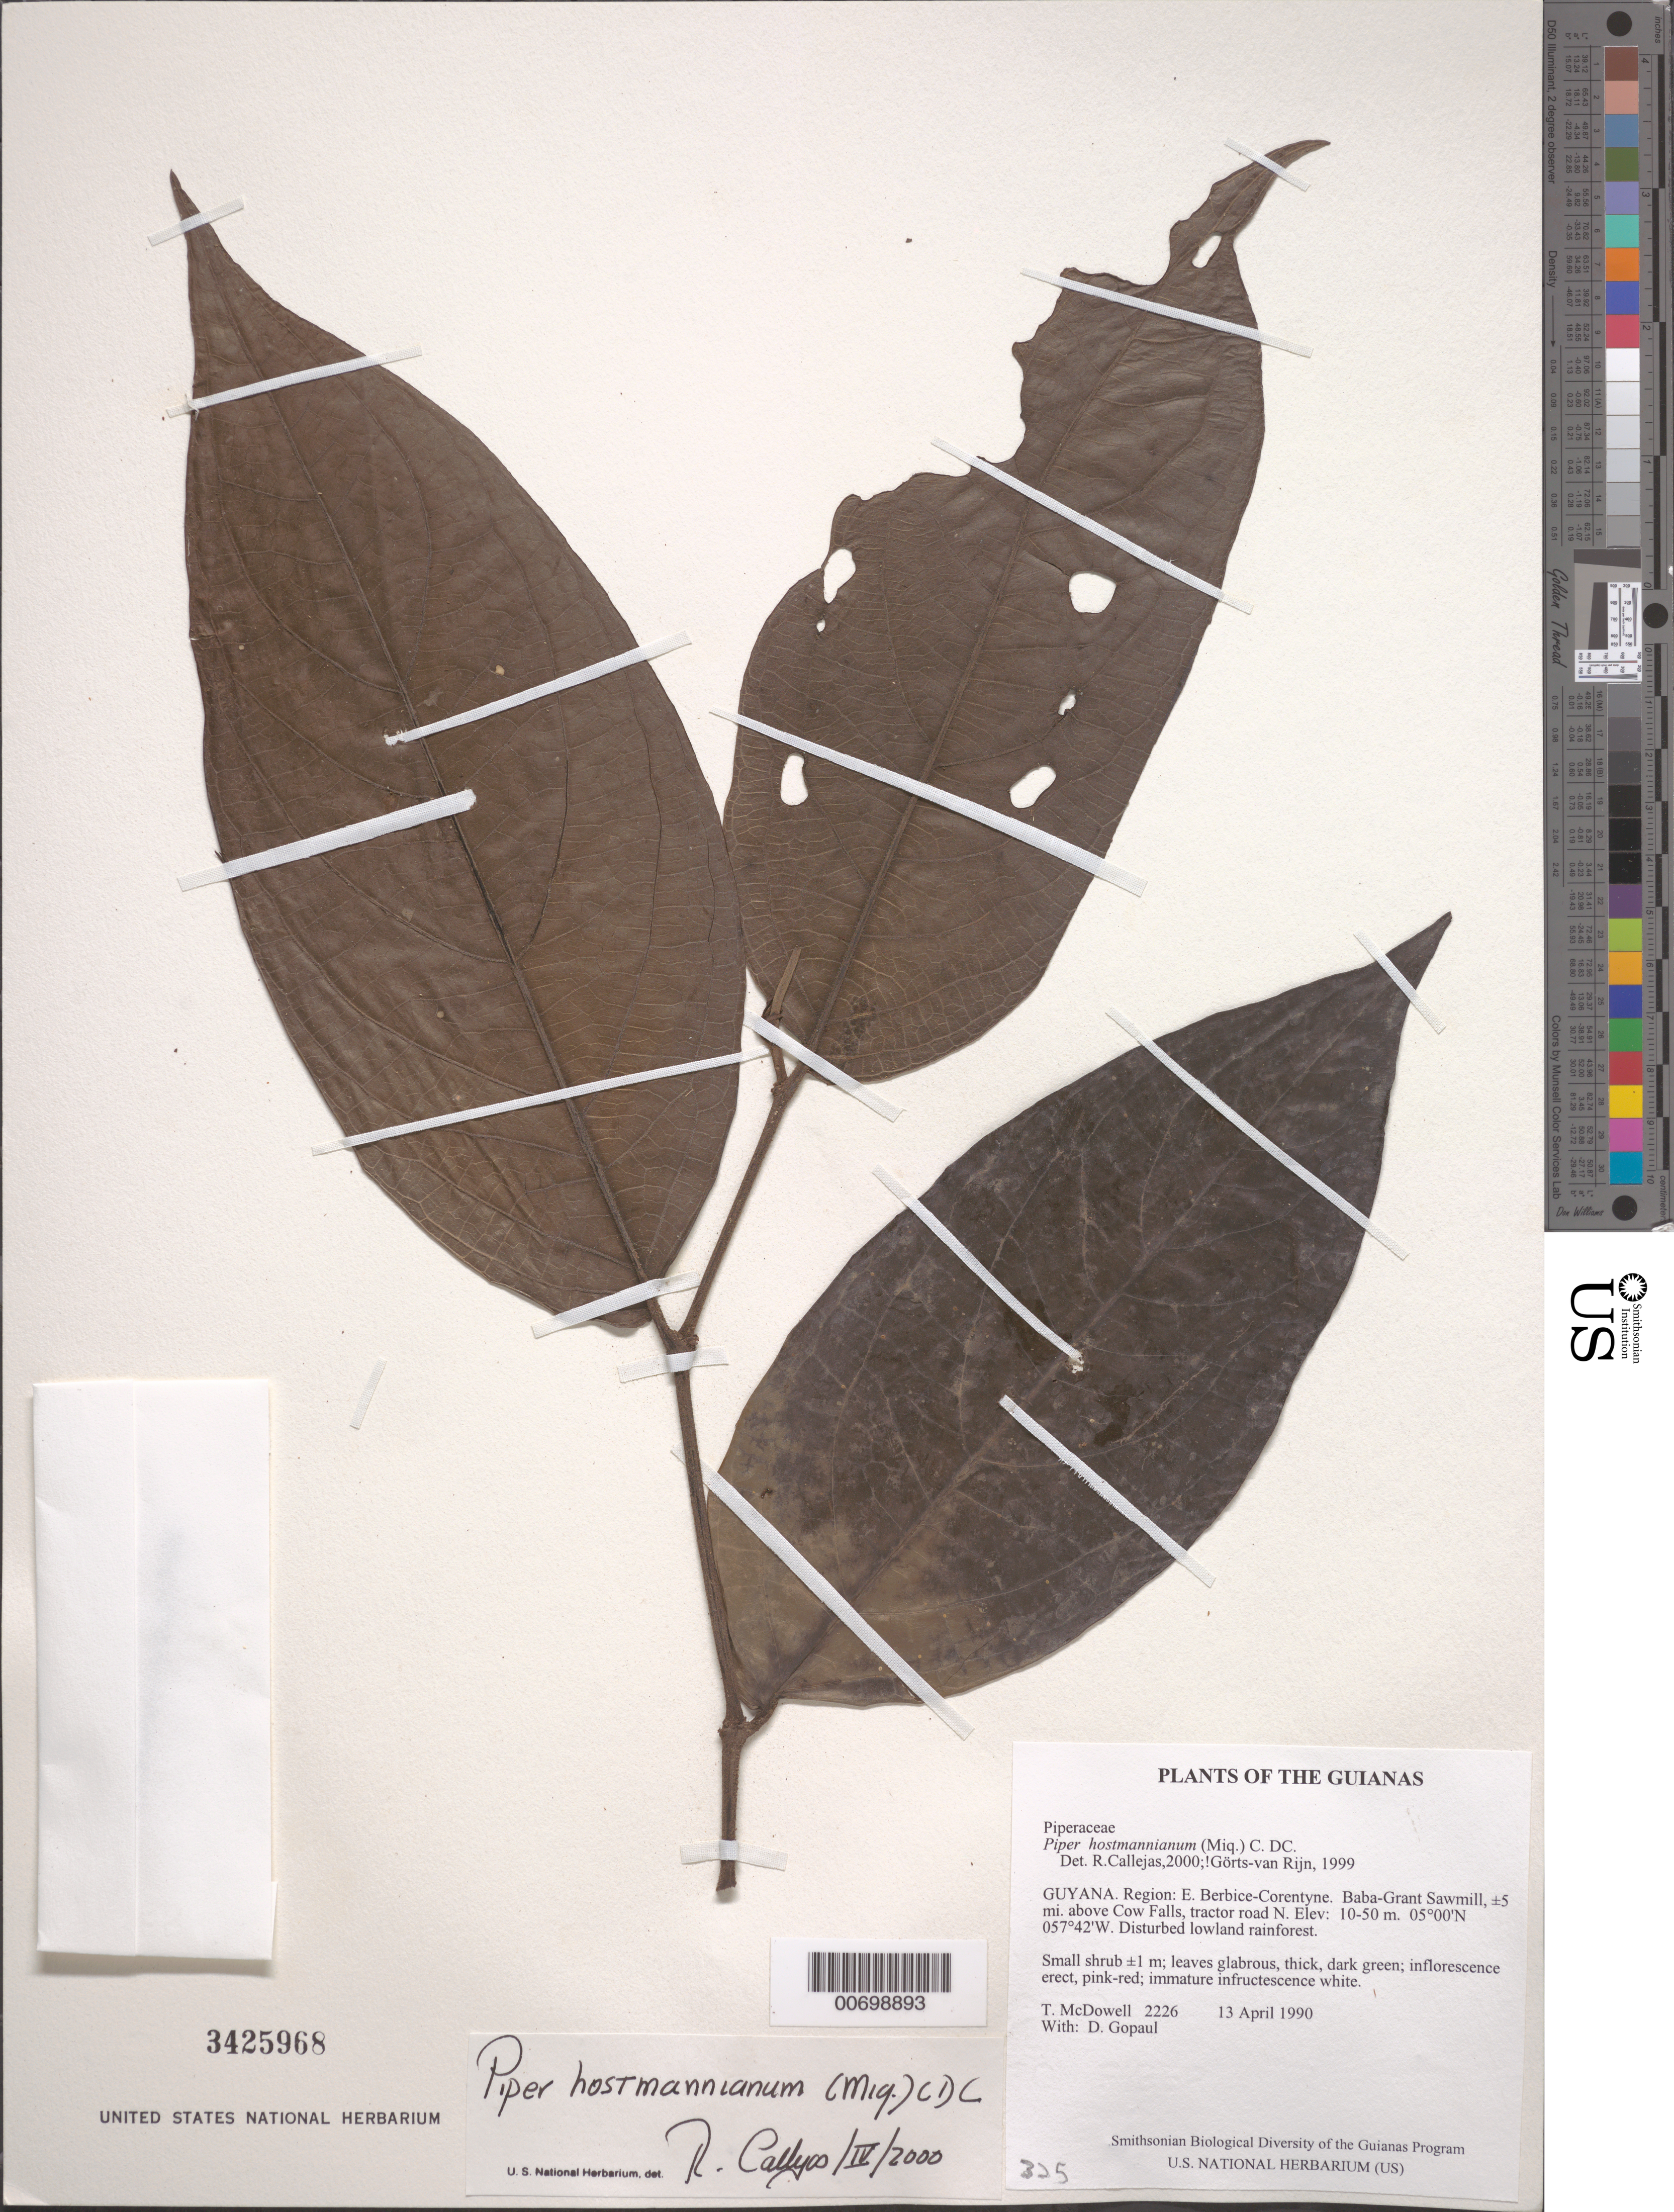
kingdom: Plantae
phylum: Tracheophyta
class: Magnoliopsida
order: Piperales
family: Piperaceae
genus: Piper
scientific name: Piper hostmannianum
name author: (Miq.) C. DC.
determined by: Görts-van Rijn, A. R. A.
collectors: T. McDowell & D. Gopaul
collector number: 2226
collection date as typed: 13 April 1990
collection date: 1990-04-13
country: Guyana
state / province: E. Berbice-Corentyne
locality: Baba-Grant Sawmill, ±5 mi. above Cow Falls, Corentyne River. Tractor road N from landing and camp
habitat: Disturbed lowland rainforest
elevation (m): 10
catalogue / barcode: US 3425968